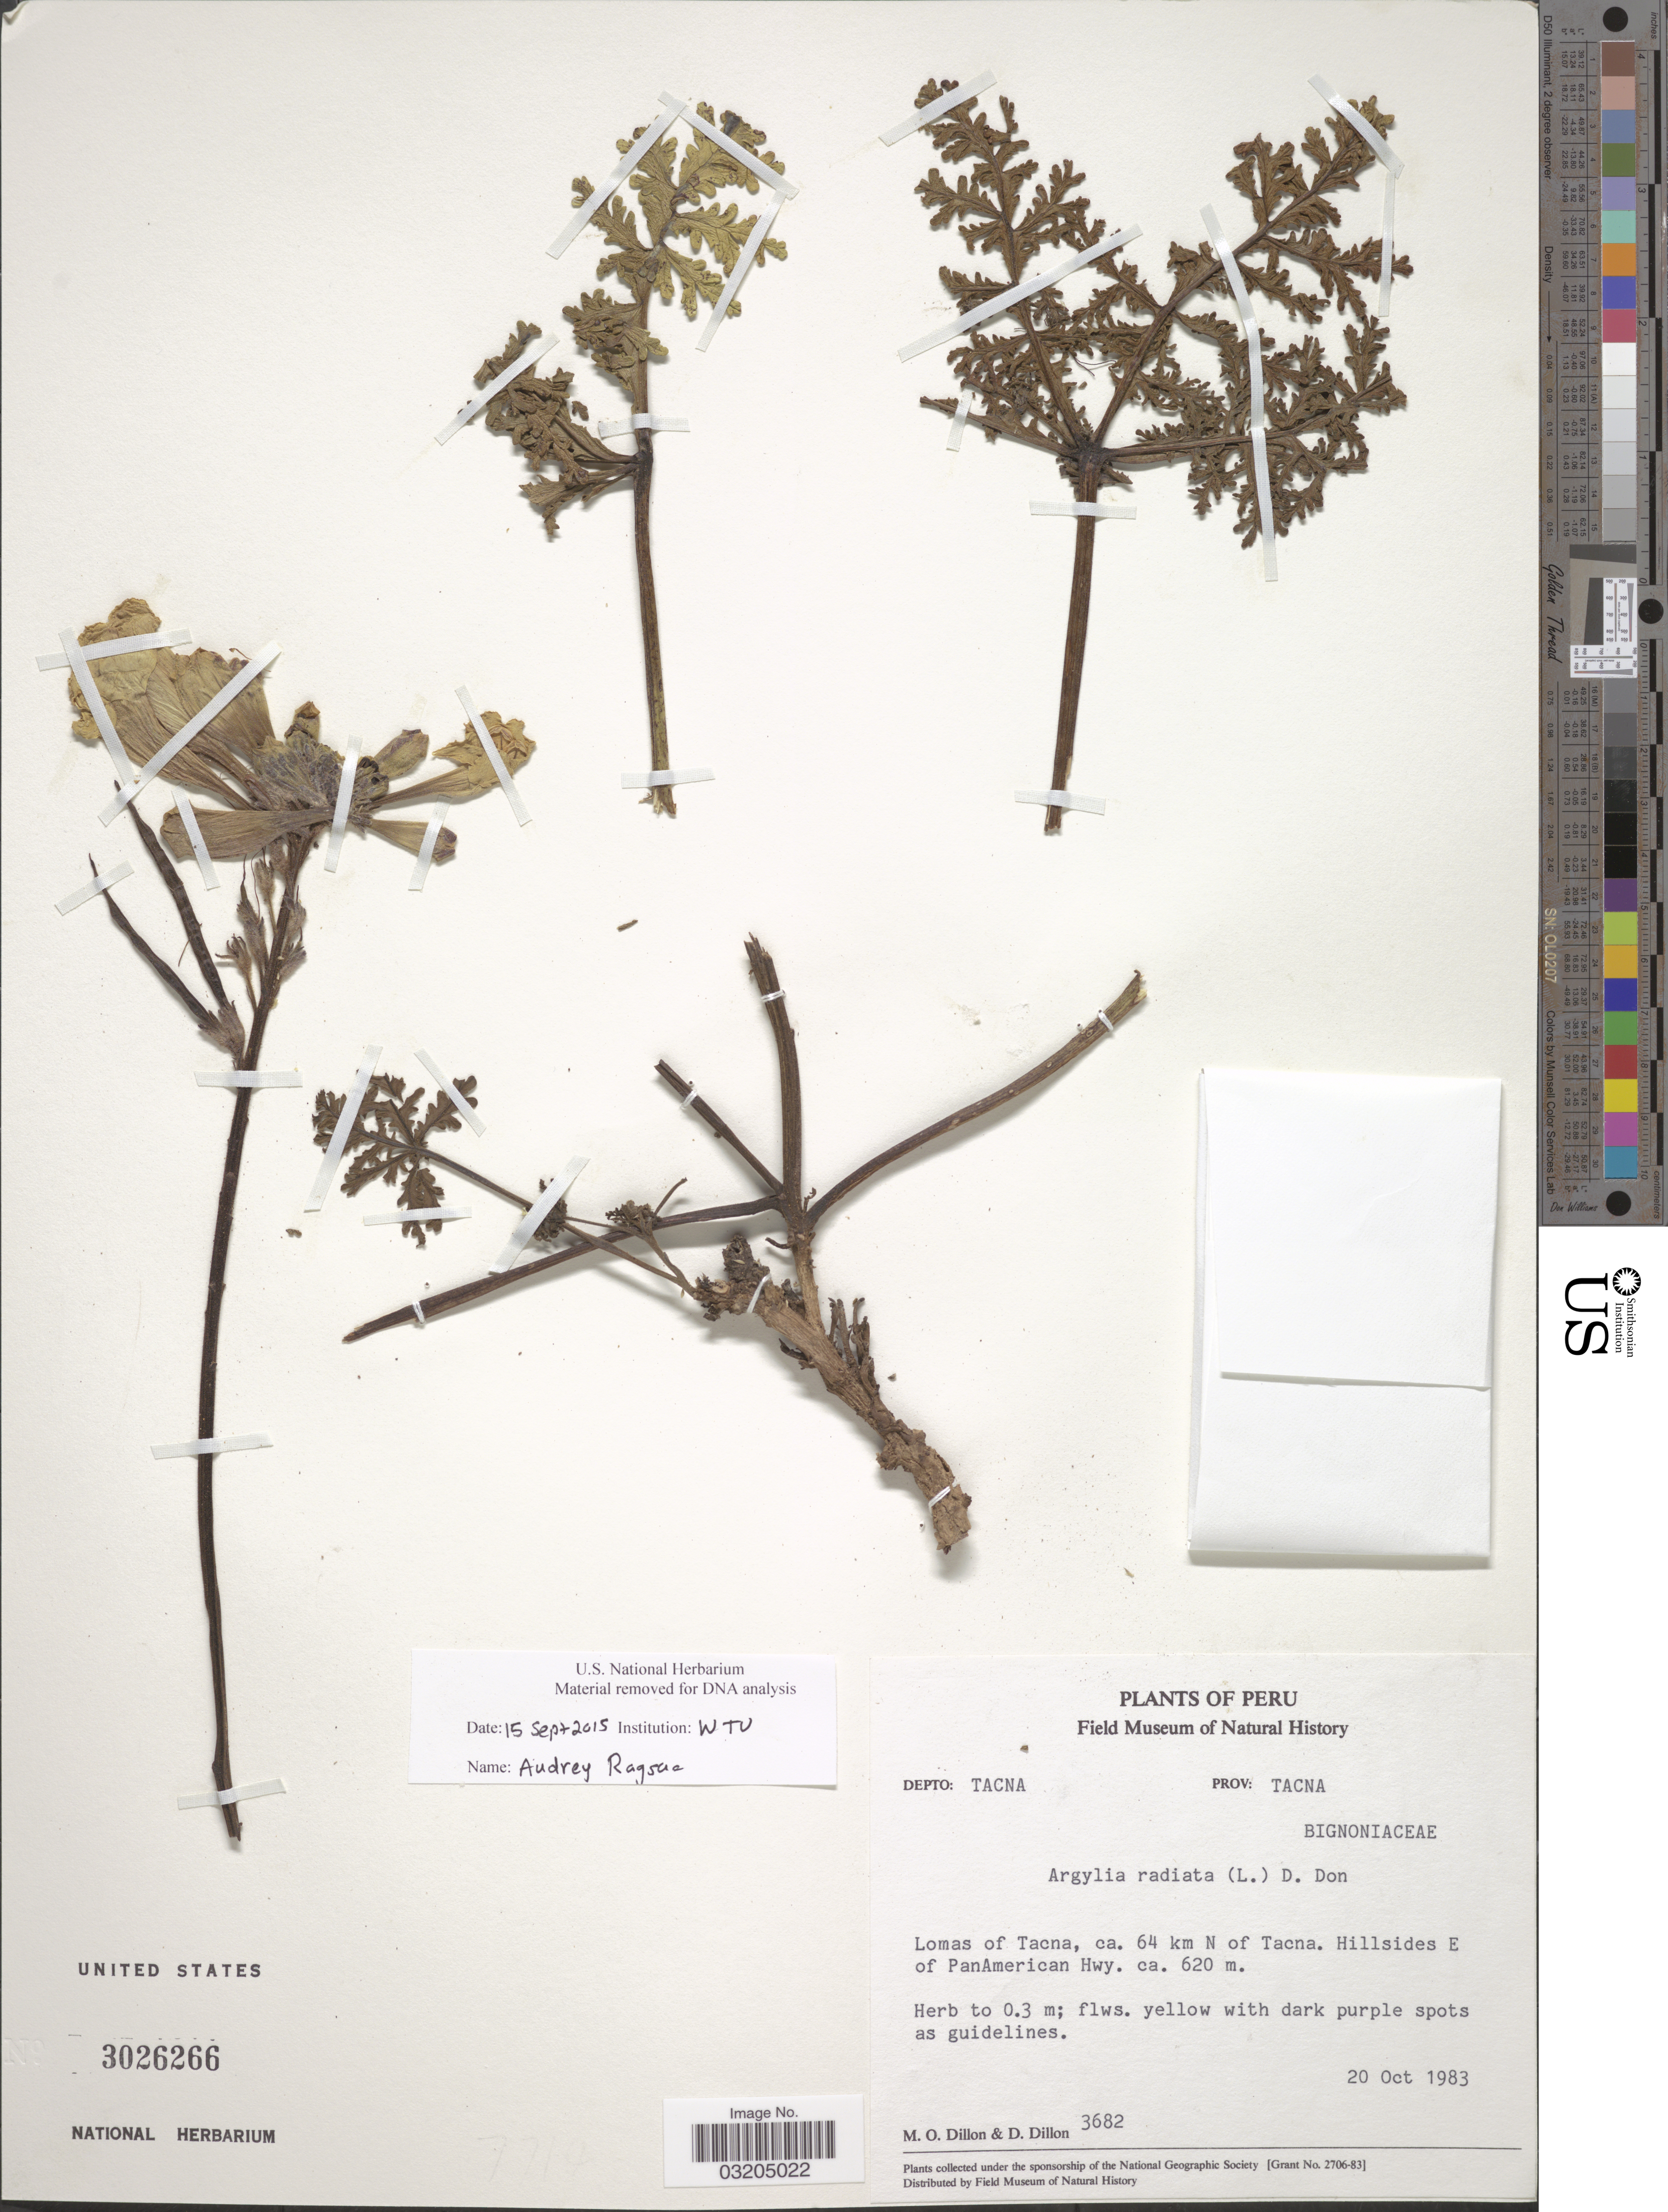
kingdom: Plantae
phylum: Tracheophyta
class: Magnoliopsida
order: Lamiales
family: Bignoniaceae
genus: Argylia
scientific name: Argylia radiata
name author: (L.) D. Don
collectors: M. O. Dillon & D. Dillon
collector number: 3682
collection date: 1983-10-20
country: Peru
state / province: Tacna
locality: Lomas of Tacna, ca. 64 km N of Tacna. Hillsides E of PanAmerican Hwy.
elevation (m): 620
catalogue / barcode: US 3026266